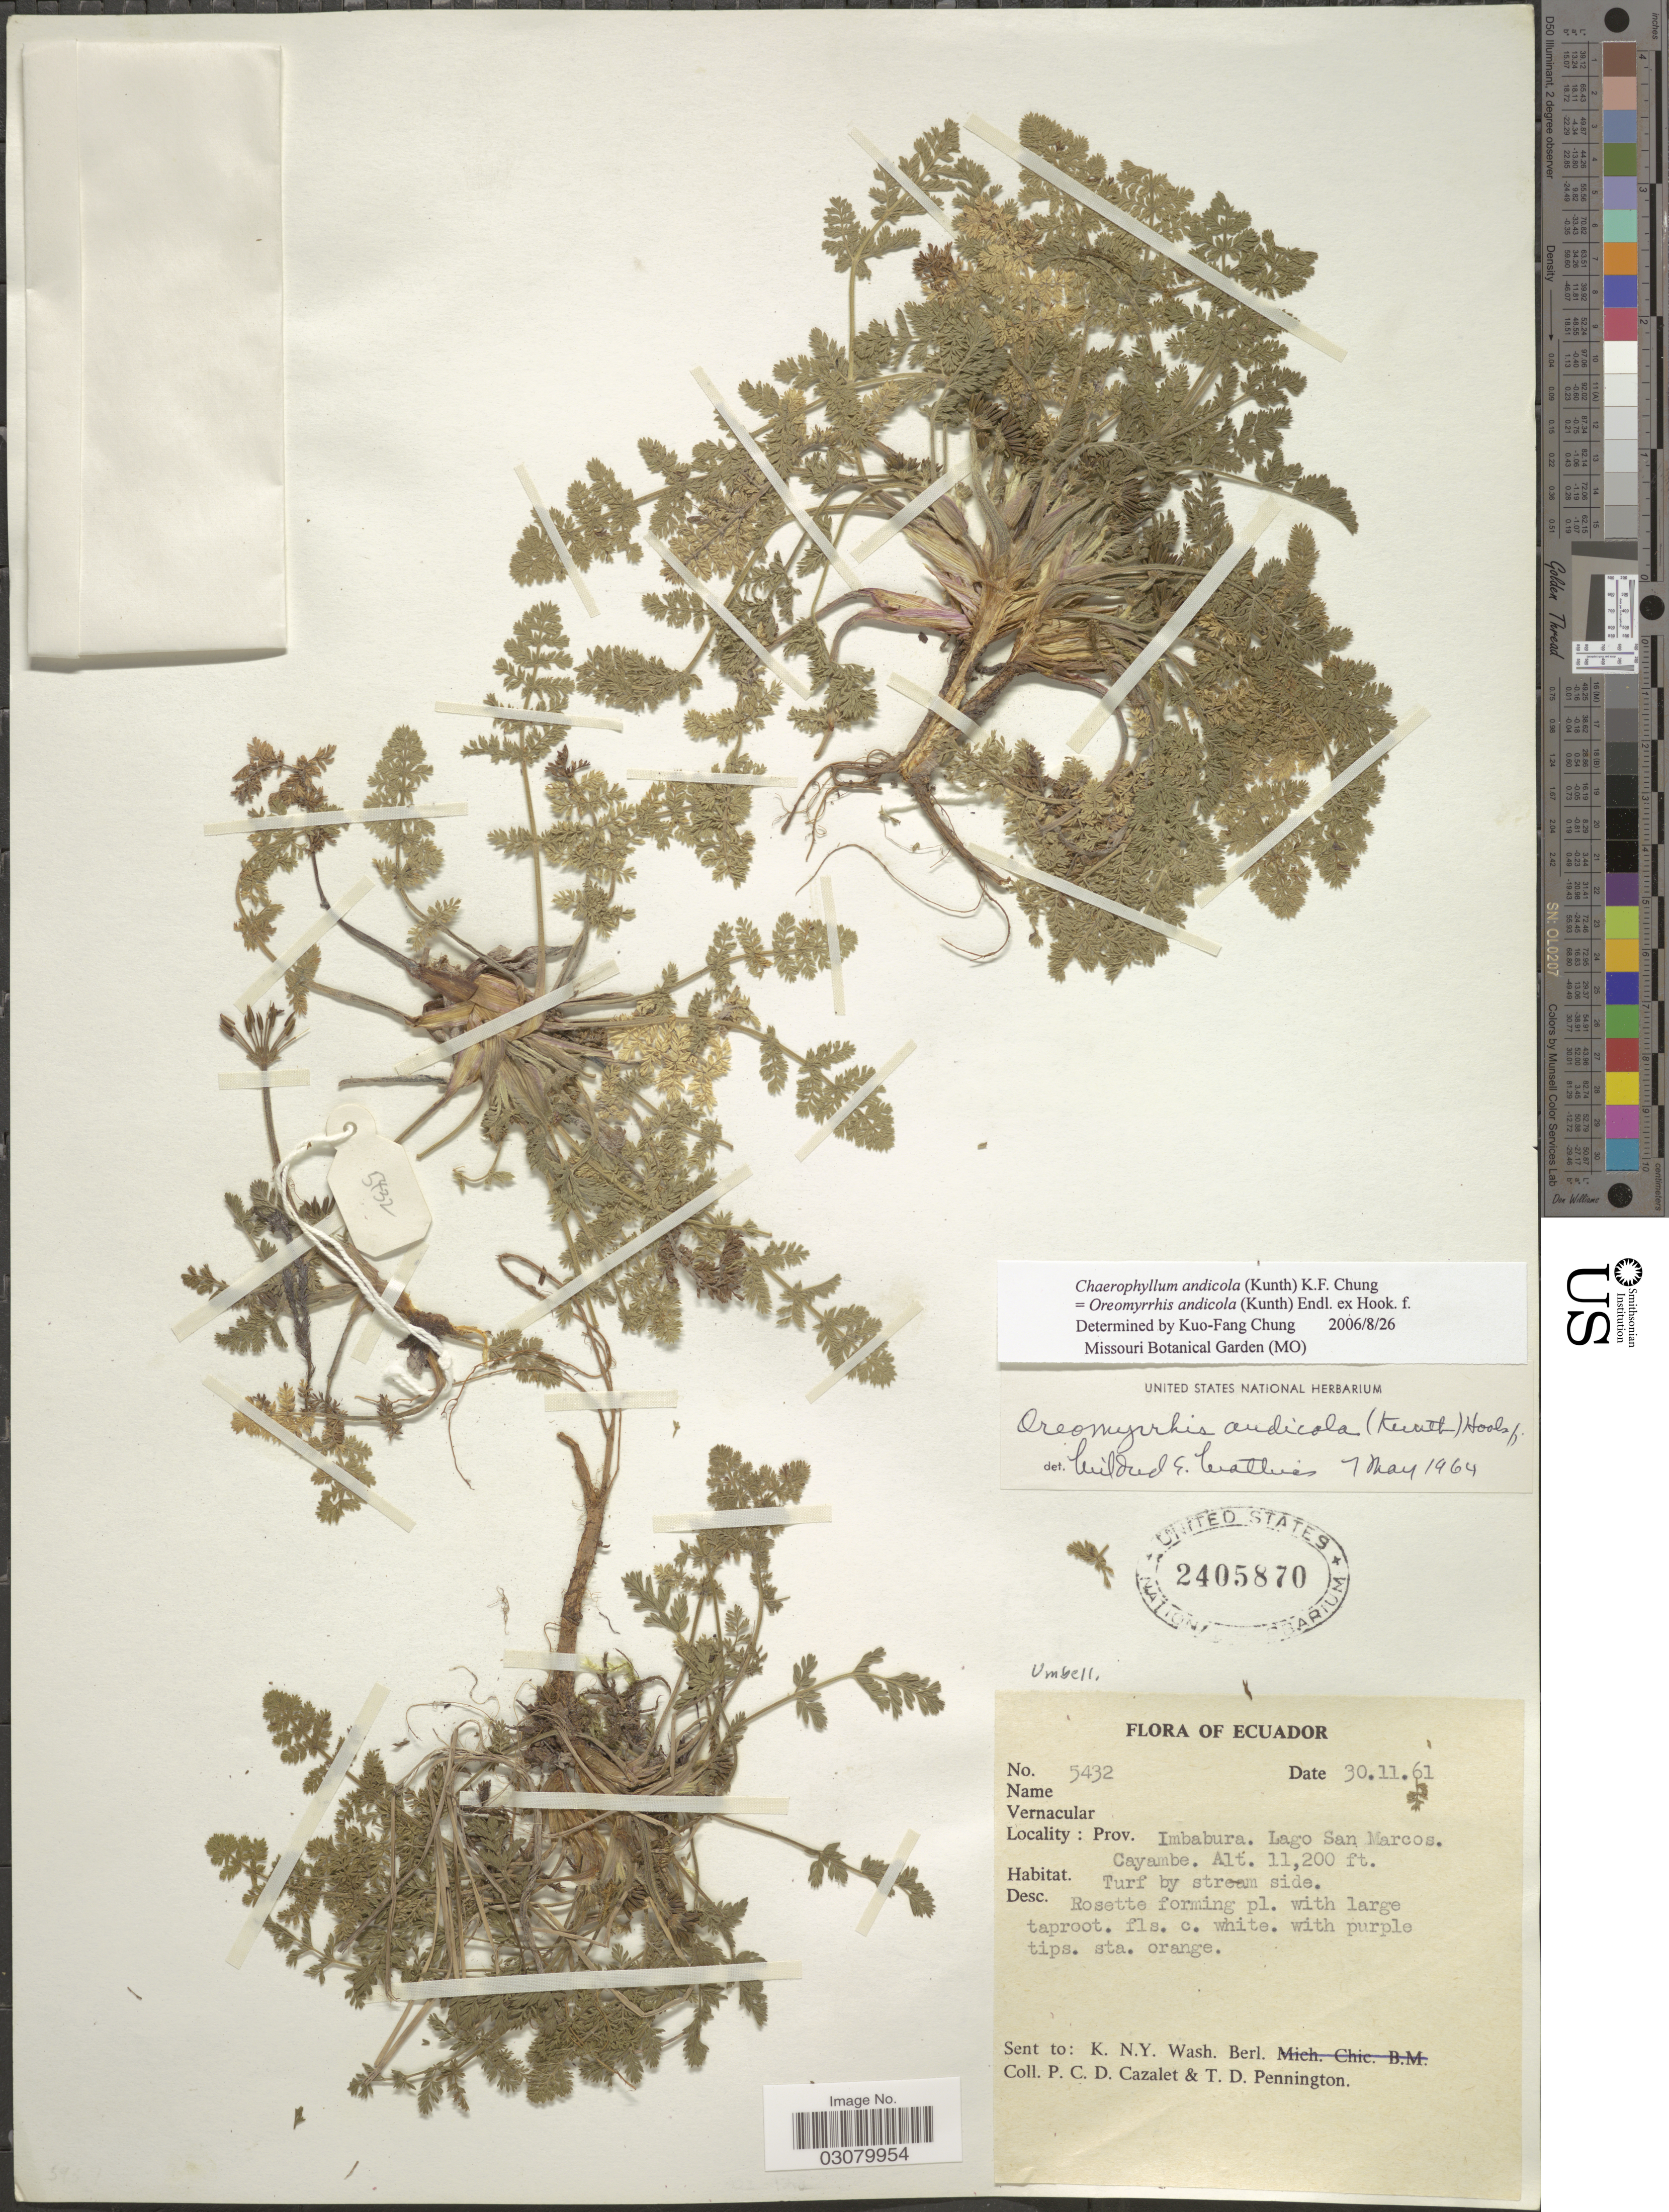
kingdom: Plantae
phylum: Tracheophyta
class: Magnoliopsida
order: Apiales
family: Apiaceae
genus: Oreomyrrhis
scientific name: Oreomyrrhis andicola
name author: (Kunth) Endl. ex Hook. f.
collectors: P. C. D. Cazalet & T. D. Pennington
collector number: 5432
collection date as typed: Transcribed d/m/y: 30/11/61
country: Ecuador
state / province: Imbabura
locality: Lago San Marcos. Cayambe.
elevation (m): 3414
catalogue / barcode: US 2405870